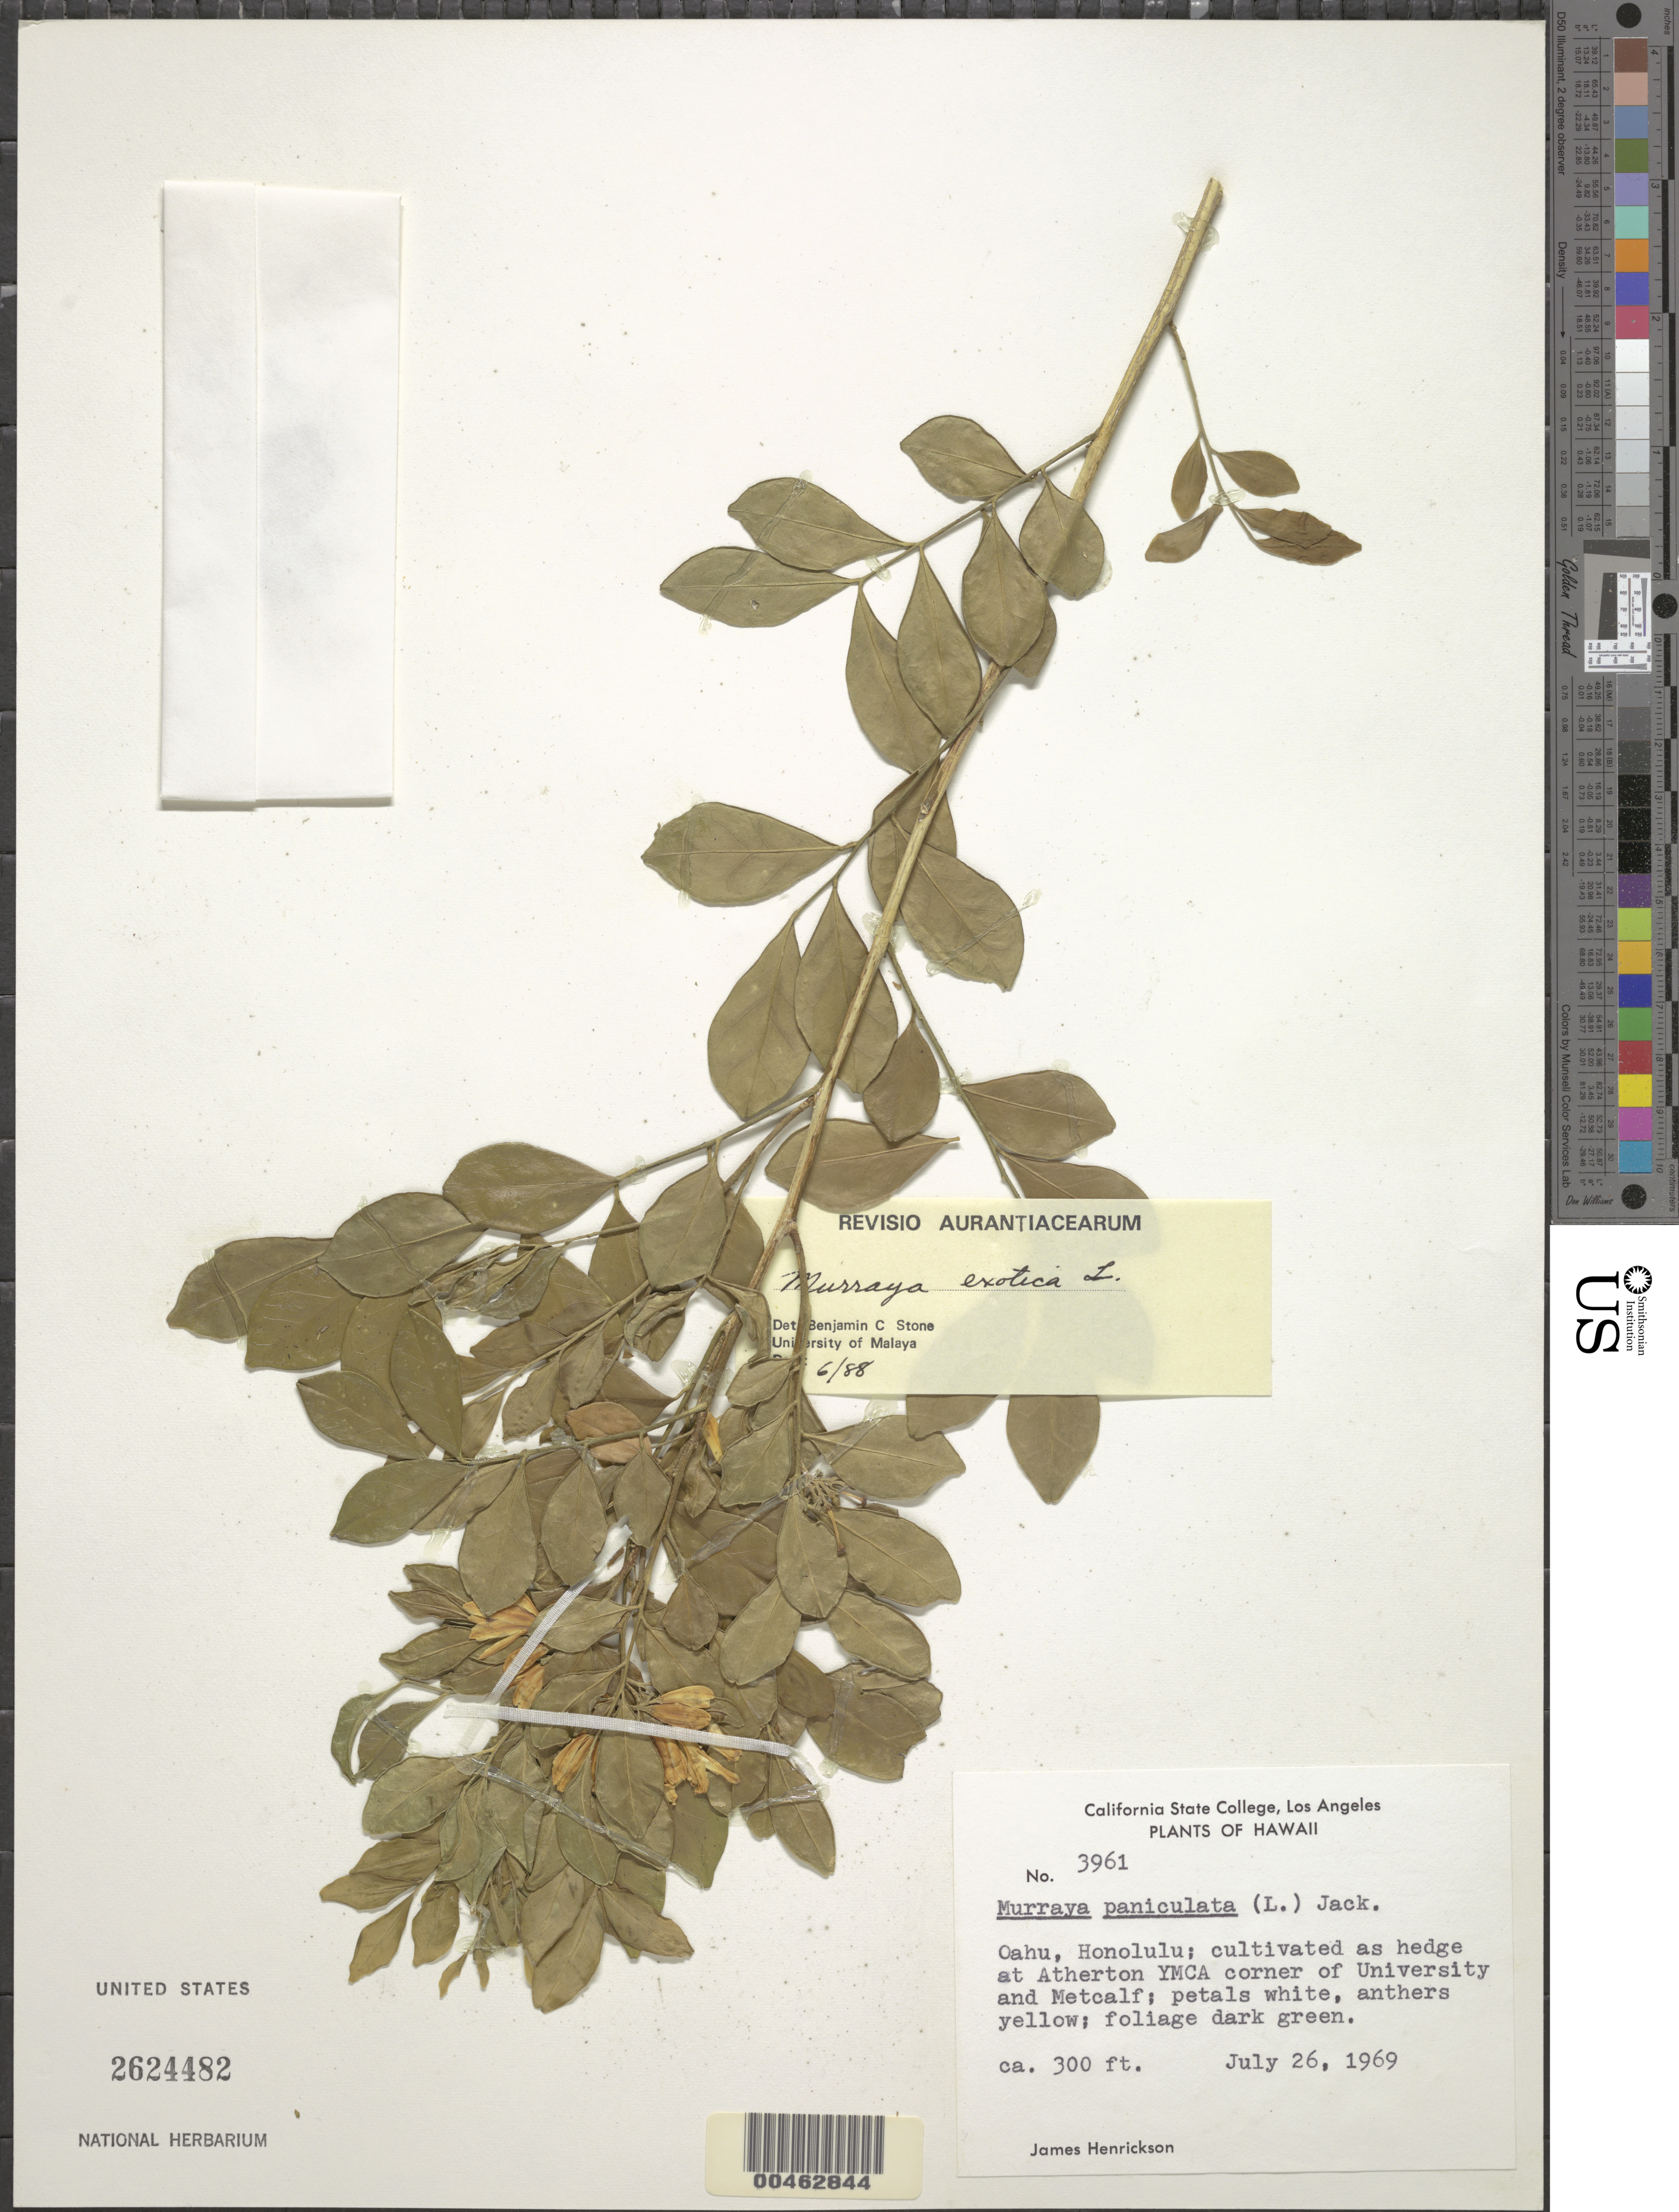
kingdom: Plantae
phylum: Tracheophyta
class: Magnoliopsida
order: Sapindales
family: Rutaceae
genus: Murraya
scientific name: Murraya paniculata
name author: (L.) Jack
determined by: Wagner, W. L., (BOT), Smithsonian Institution - National Museum of Natural History (UNITED STATES)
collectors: J. S. Henrickson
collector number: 3961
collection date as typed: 26 Jul 1969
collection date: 1969-07-26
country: United States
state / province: Hawaii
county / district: Honolulu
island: Oahu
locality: Honolulu, at Atherton YMCA corner of University and Metcalf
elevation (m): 91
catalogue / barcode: US 2624482